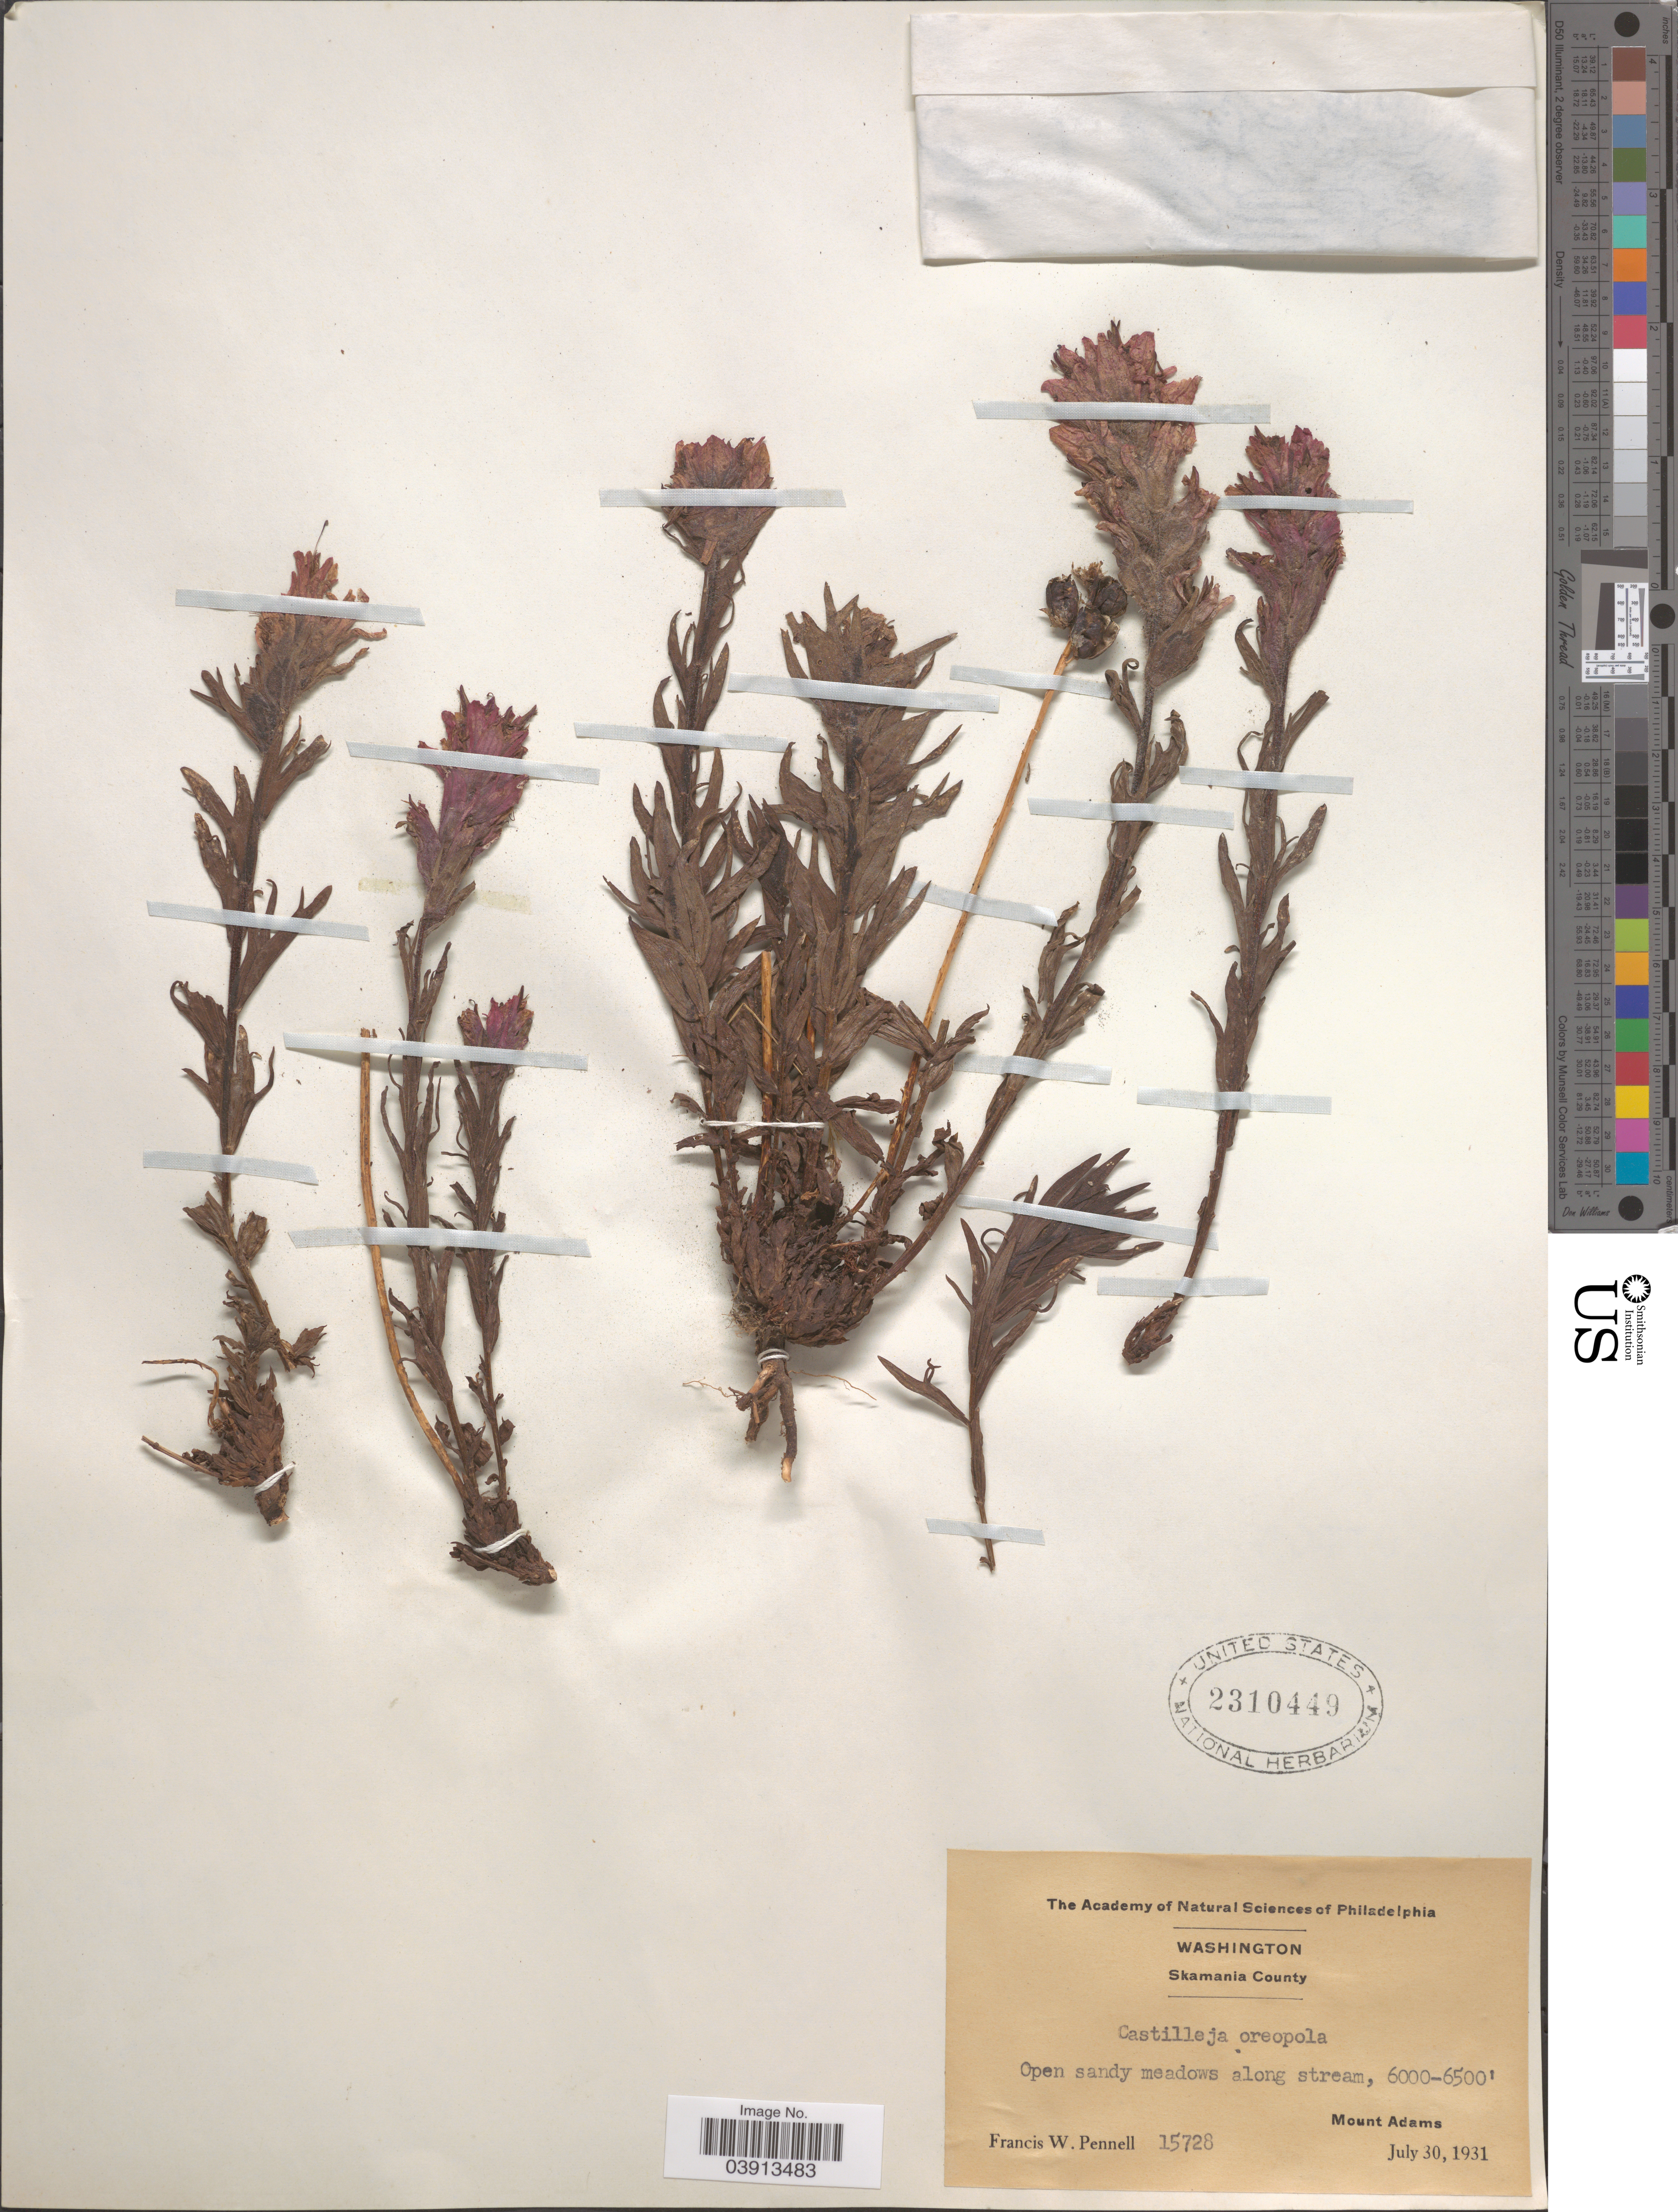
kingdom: Plantae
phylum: Tracheophyta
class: Magnoliopsida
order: Lamiales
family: Orobanchaceae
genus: Castilleja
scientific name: Castilleja parviflora var. oreopola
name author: (Greenm.) Ownbey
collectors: F. W. Pennell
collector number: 15728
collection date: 1931-07-30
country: United States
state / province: Washington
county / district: Skamania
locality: Skamania County. Mount Adams.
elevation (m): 1829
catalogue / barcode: US 2310449